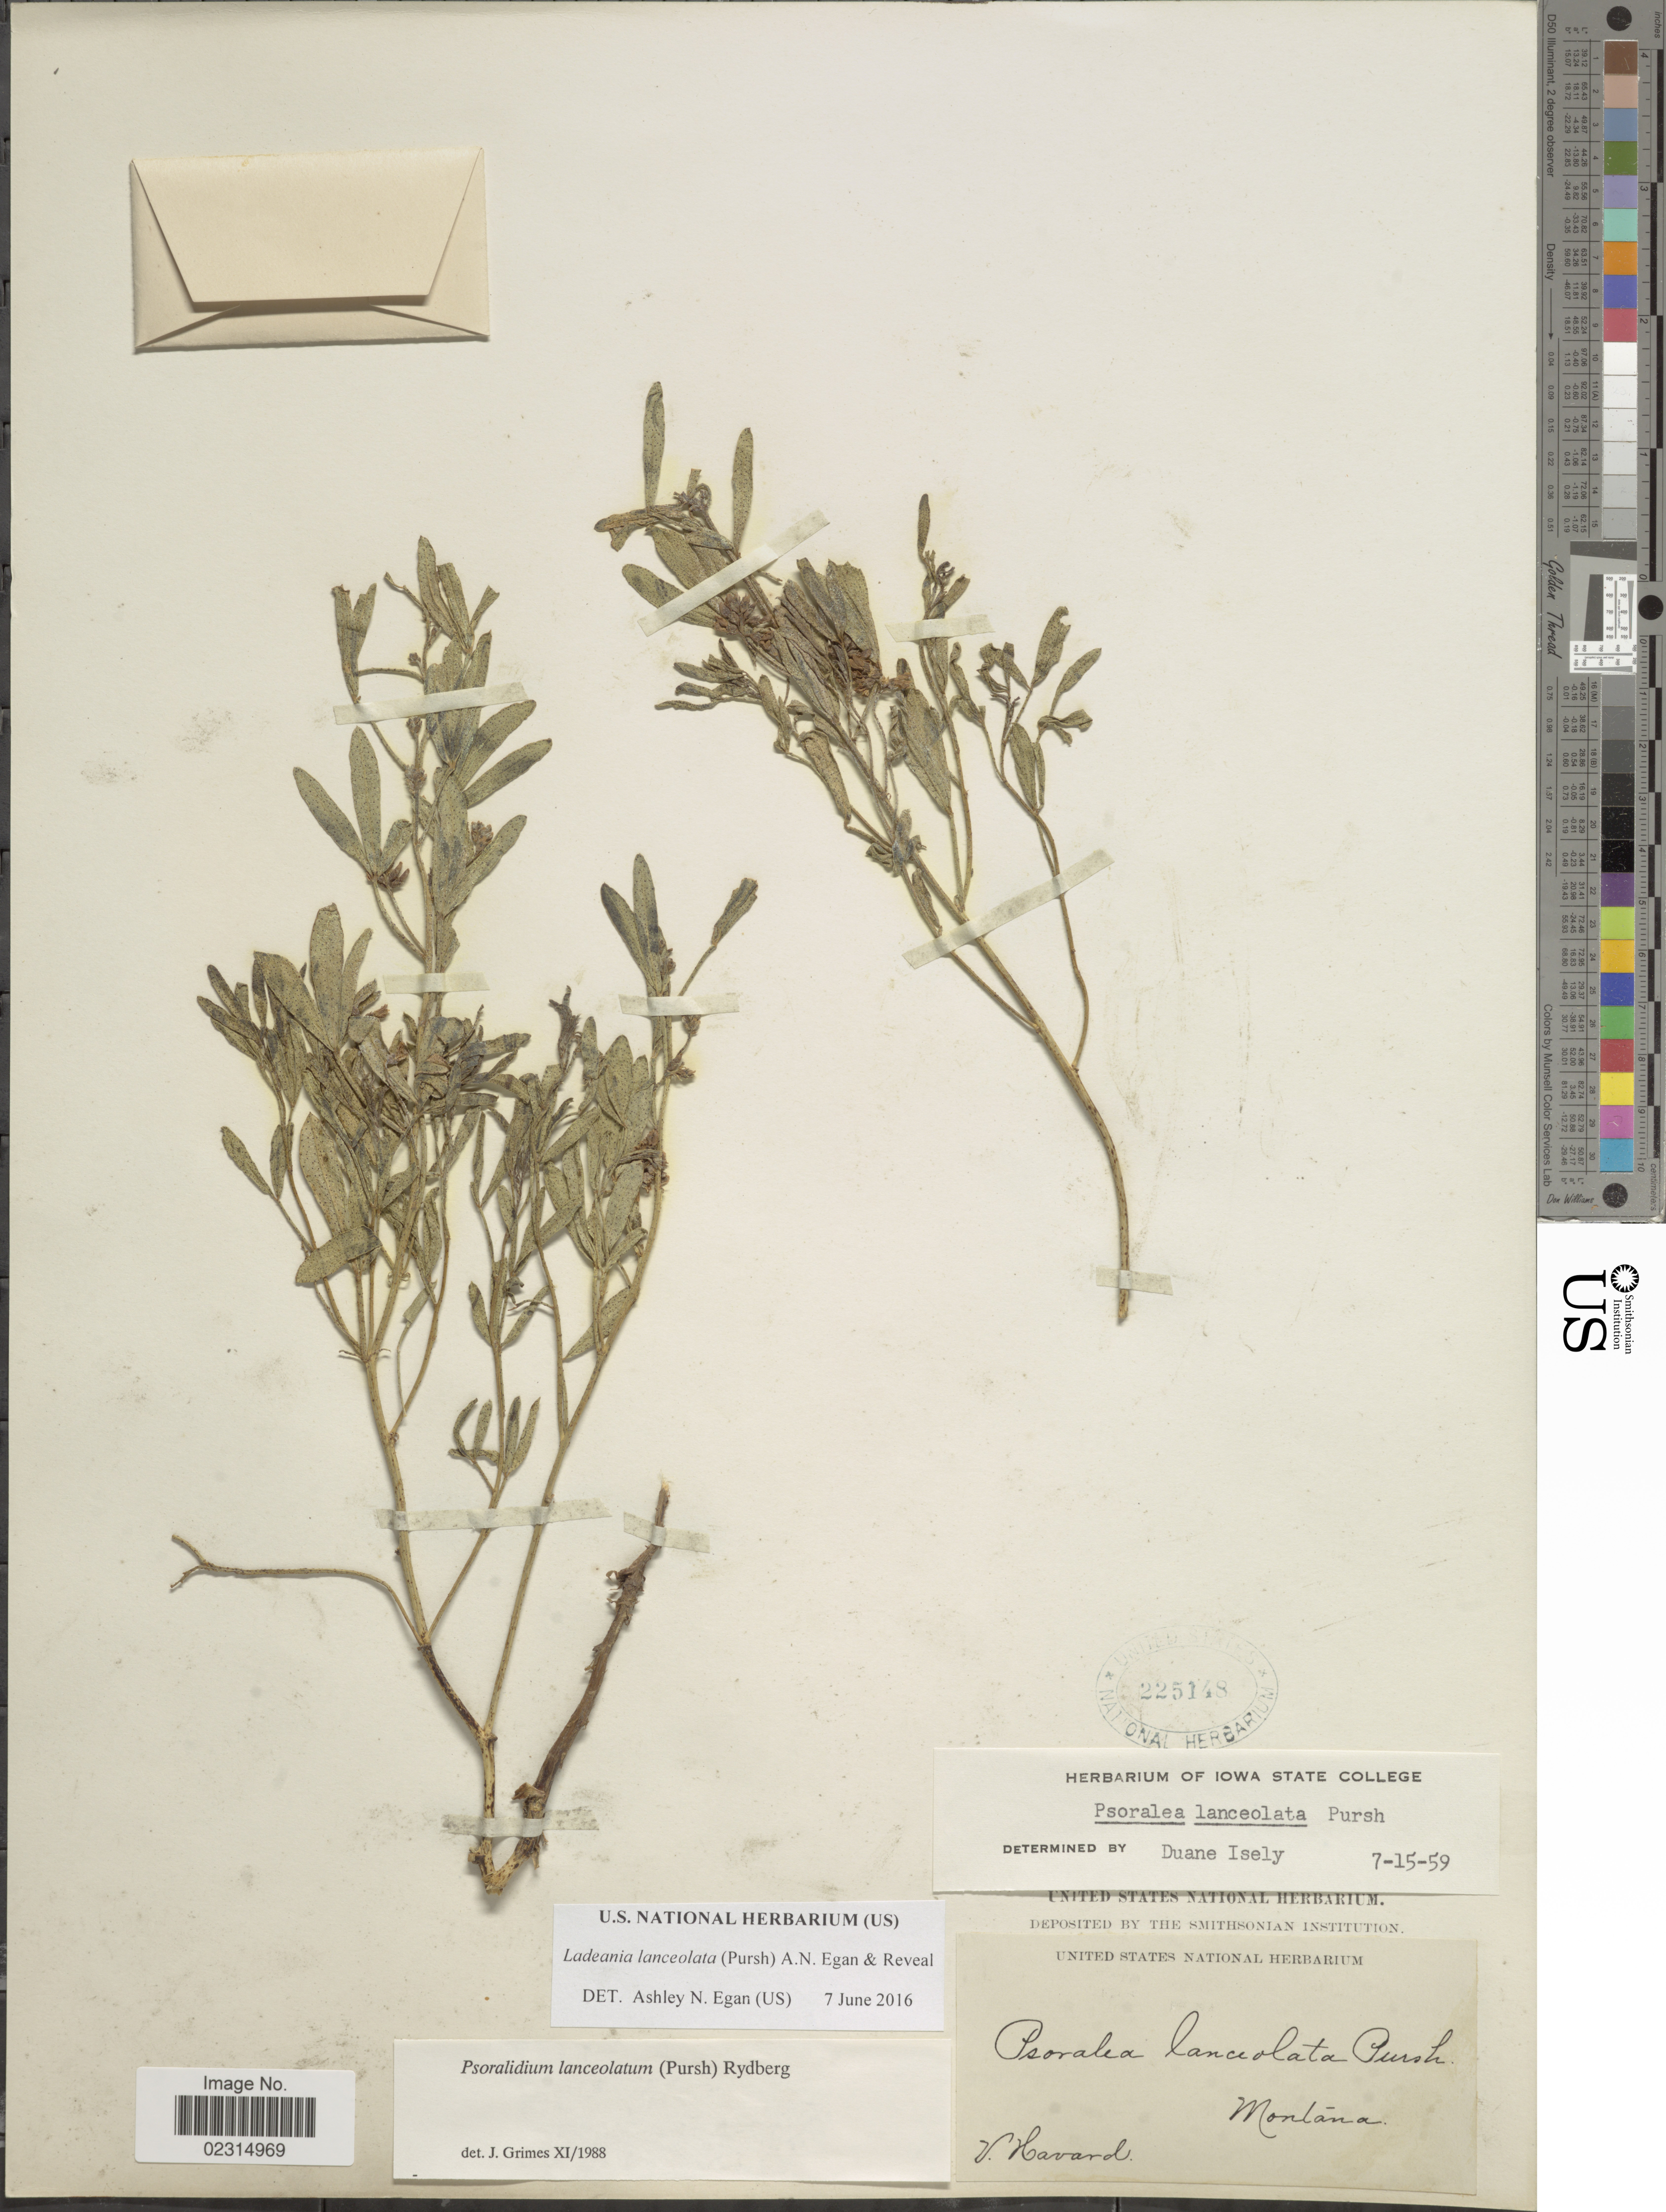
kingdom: Plantae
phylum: Tracheophyta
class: Magnoliopsida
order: Fabales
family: Fabaceae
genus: Ladeania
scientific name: Ladeania lanceolata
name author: (Pursh) A.N. Egan & Reveal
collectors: V. Havard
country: United States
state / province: Montana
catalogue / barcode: US 225148